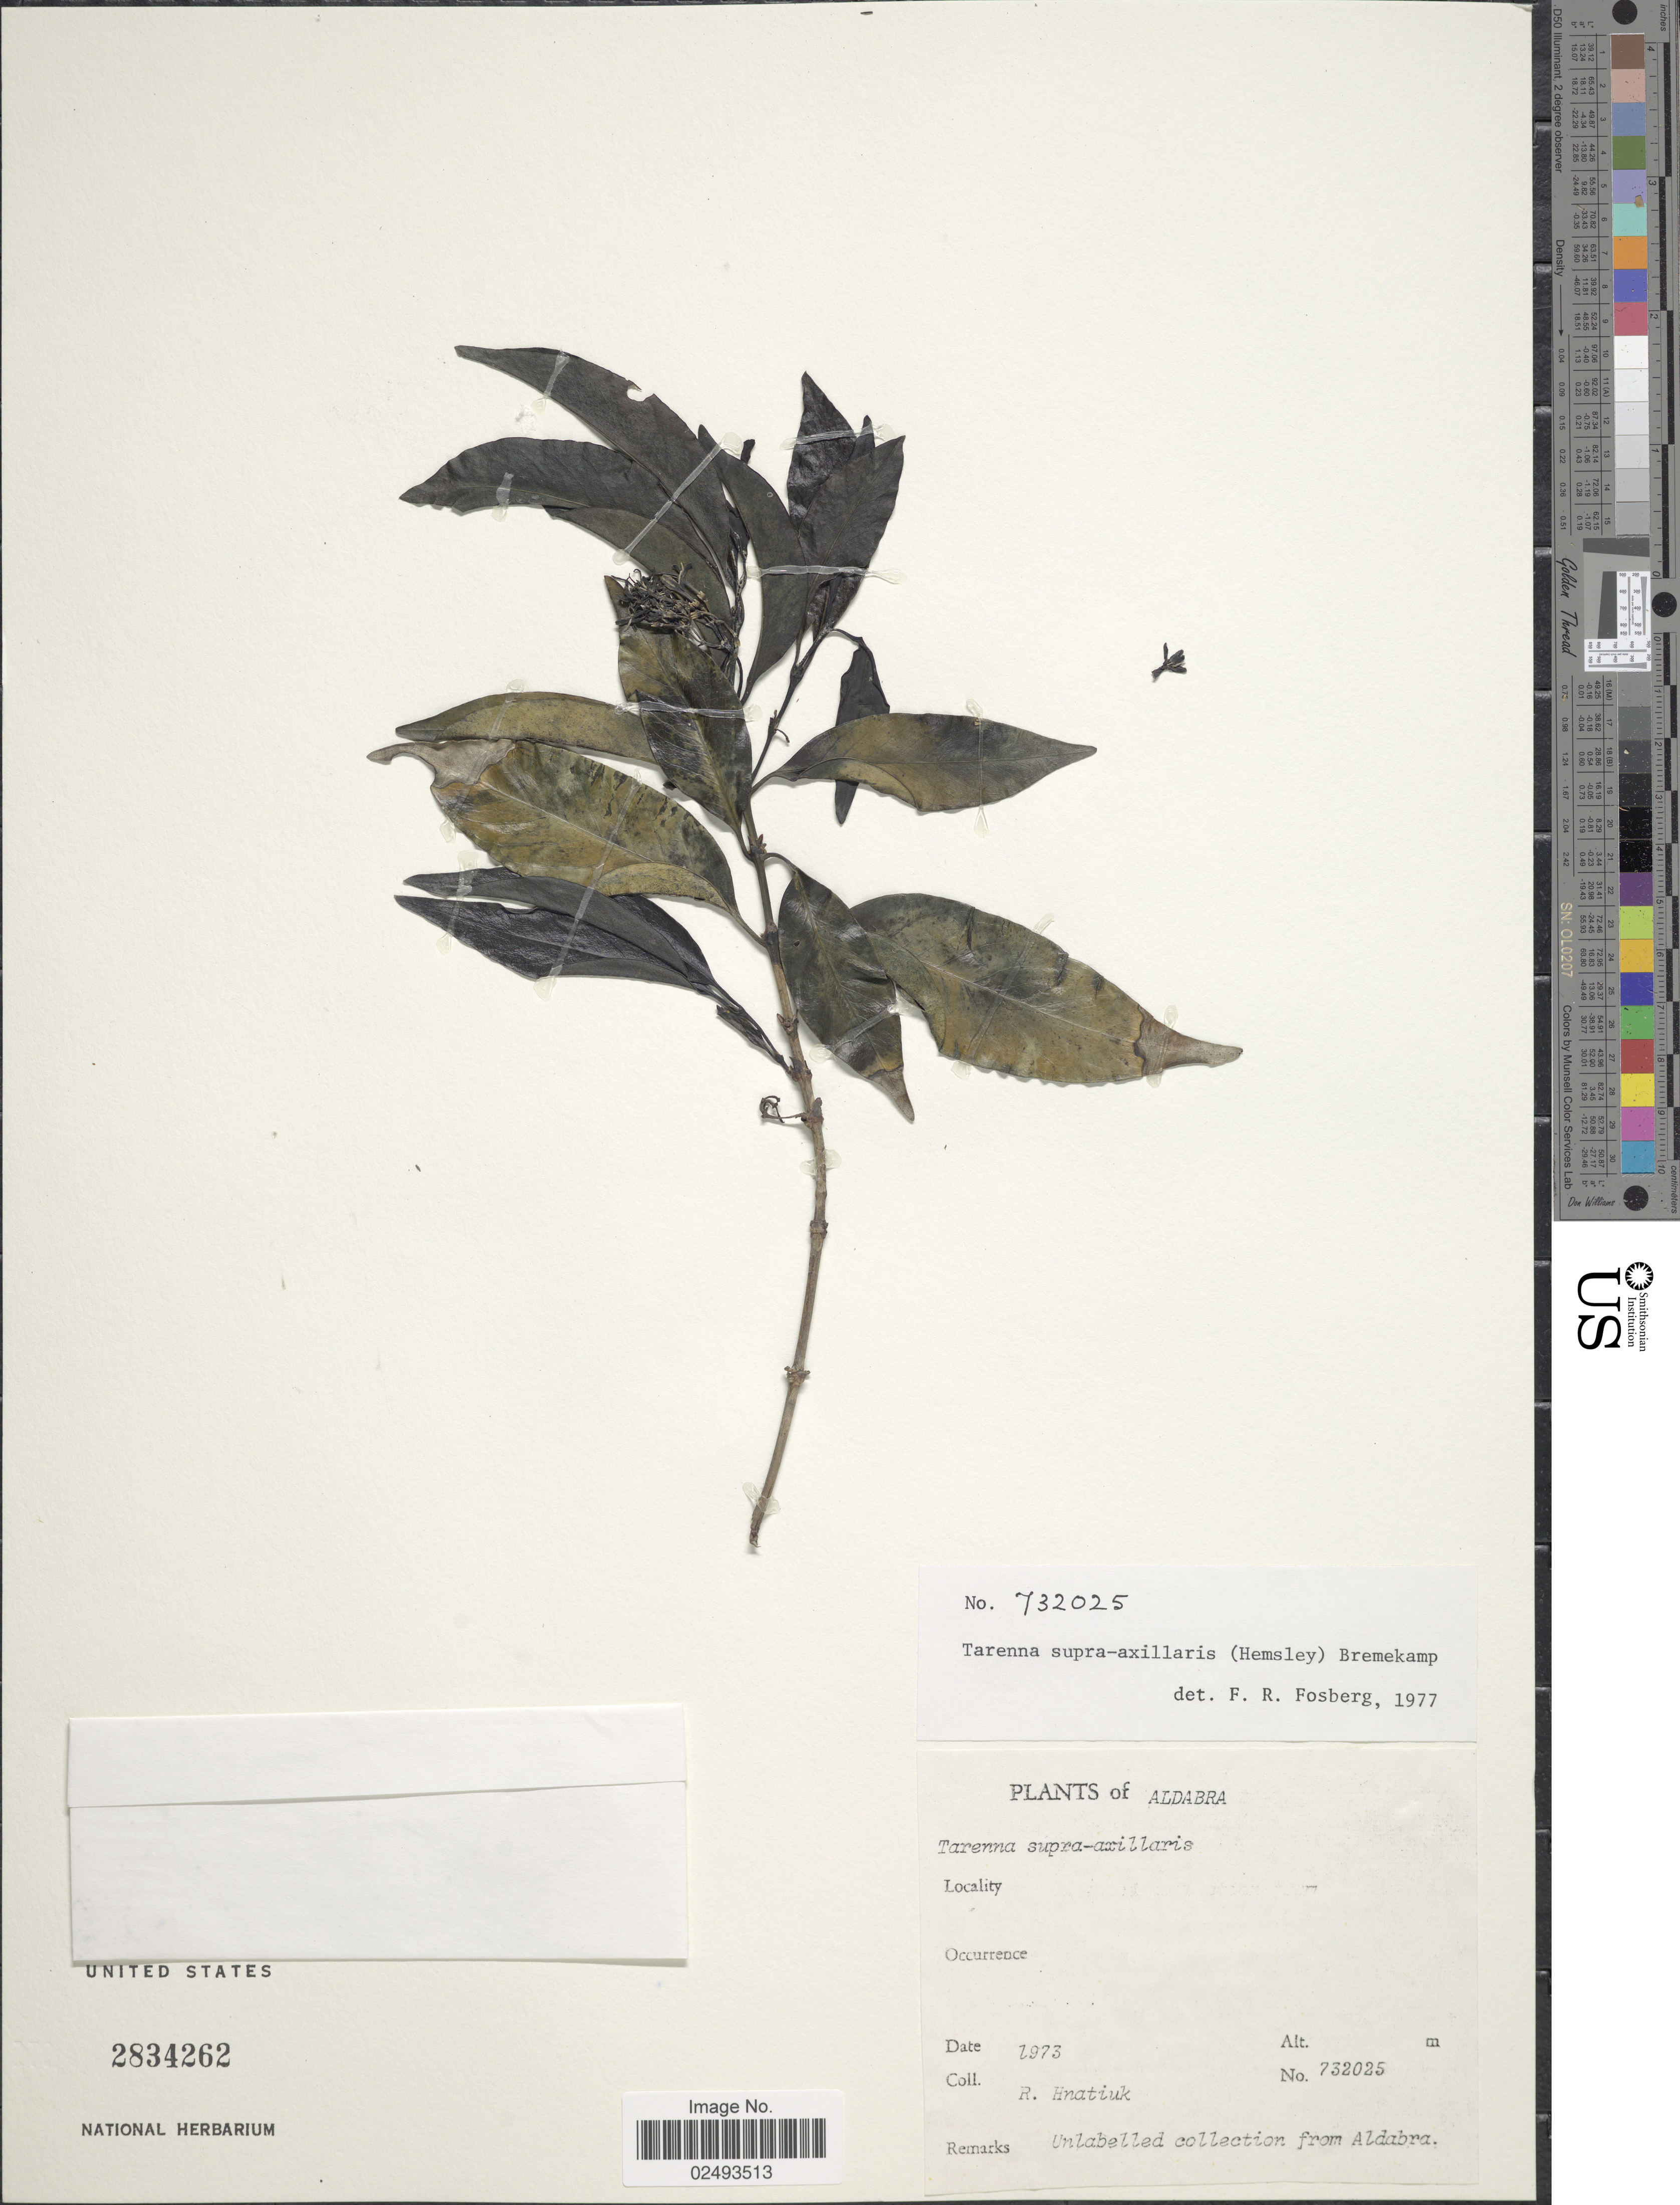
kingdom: Plantae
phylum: Tracheophyta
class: Magnoliopsida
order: Gentianales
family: Rubiaceae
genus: Tarenna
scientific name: Tarenna supra-axillaris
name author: (Hemsl.) Bremek.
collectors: R. Hnatiuk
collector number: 732025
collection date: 1973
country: Seychelles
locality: Aldabra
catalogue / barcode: US 2834262